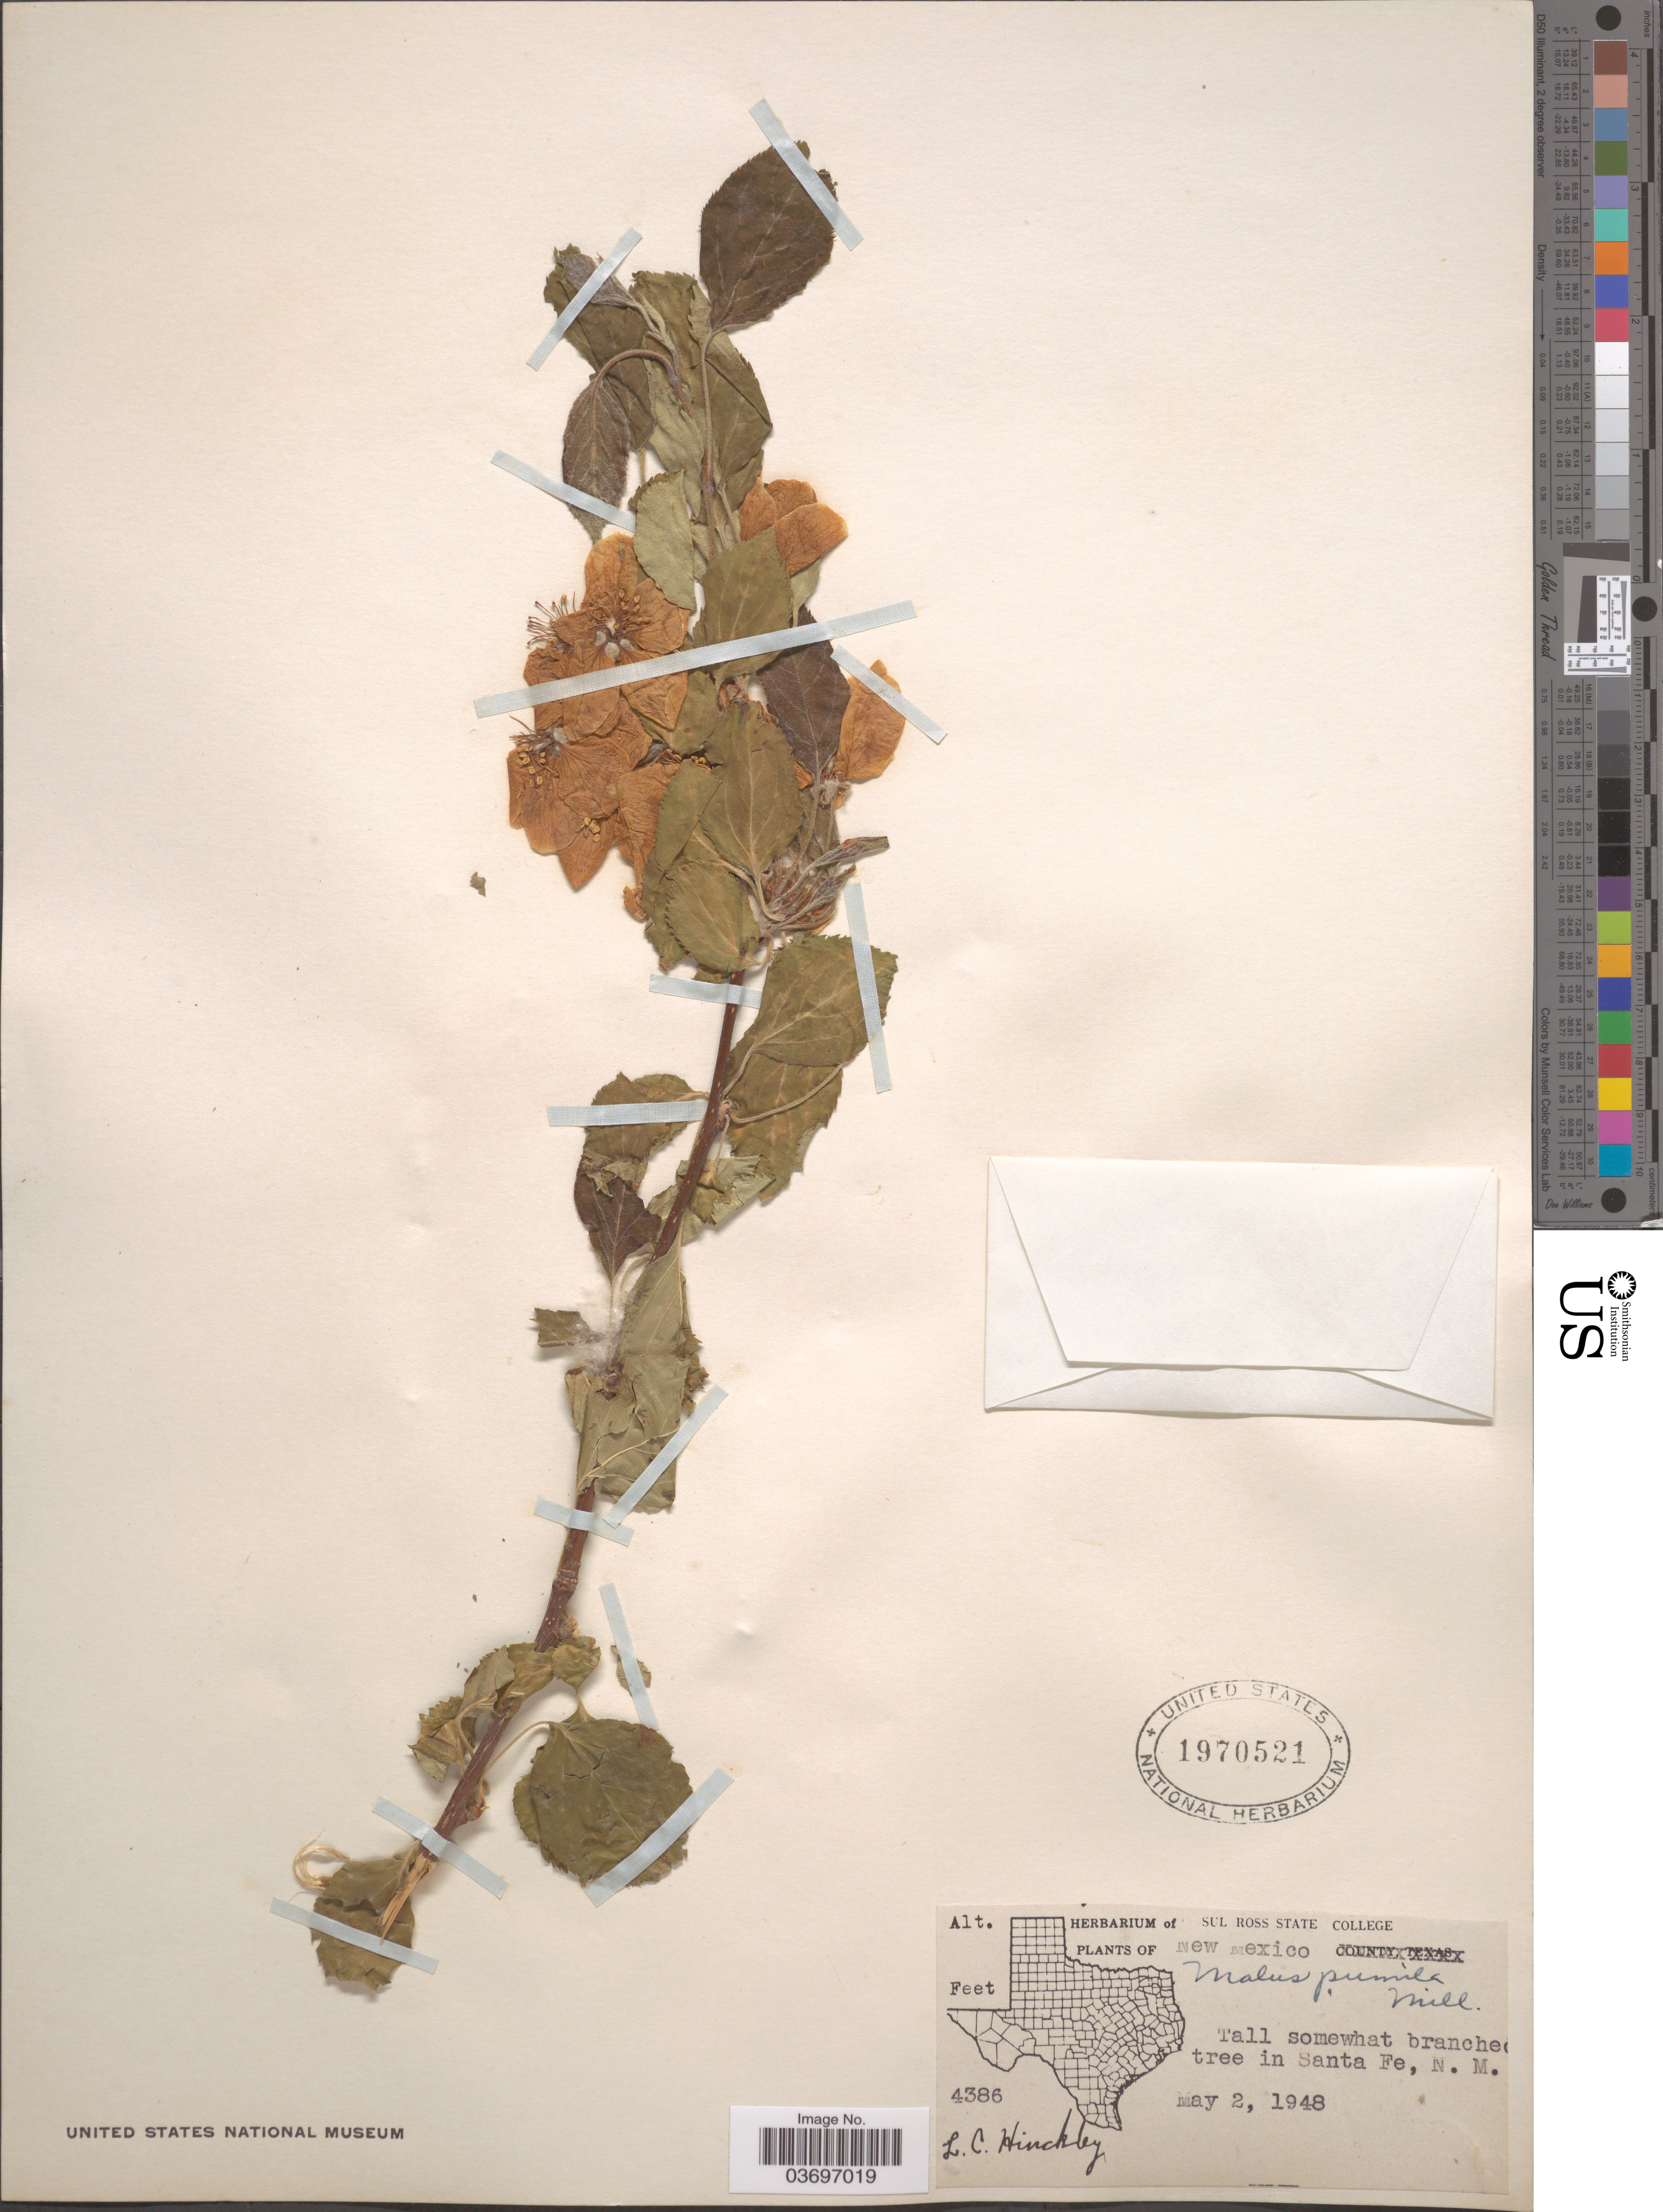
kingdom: Plantae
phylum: Tracheophyta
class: Magnoliopsida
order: Rosales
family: Rosaceae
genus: Malus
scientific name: Malus pumila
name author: Mill.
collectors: L. Hinckley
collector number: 4386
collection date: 1948-05-02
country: United States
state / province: New Mexico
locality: In Santa Fe.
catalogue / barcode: US 1970521